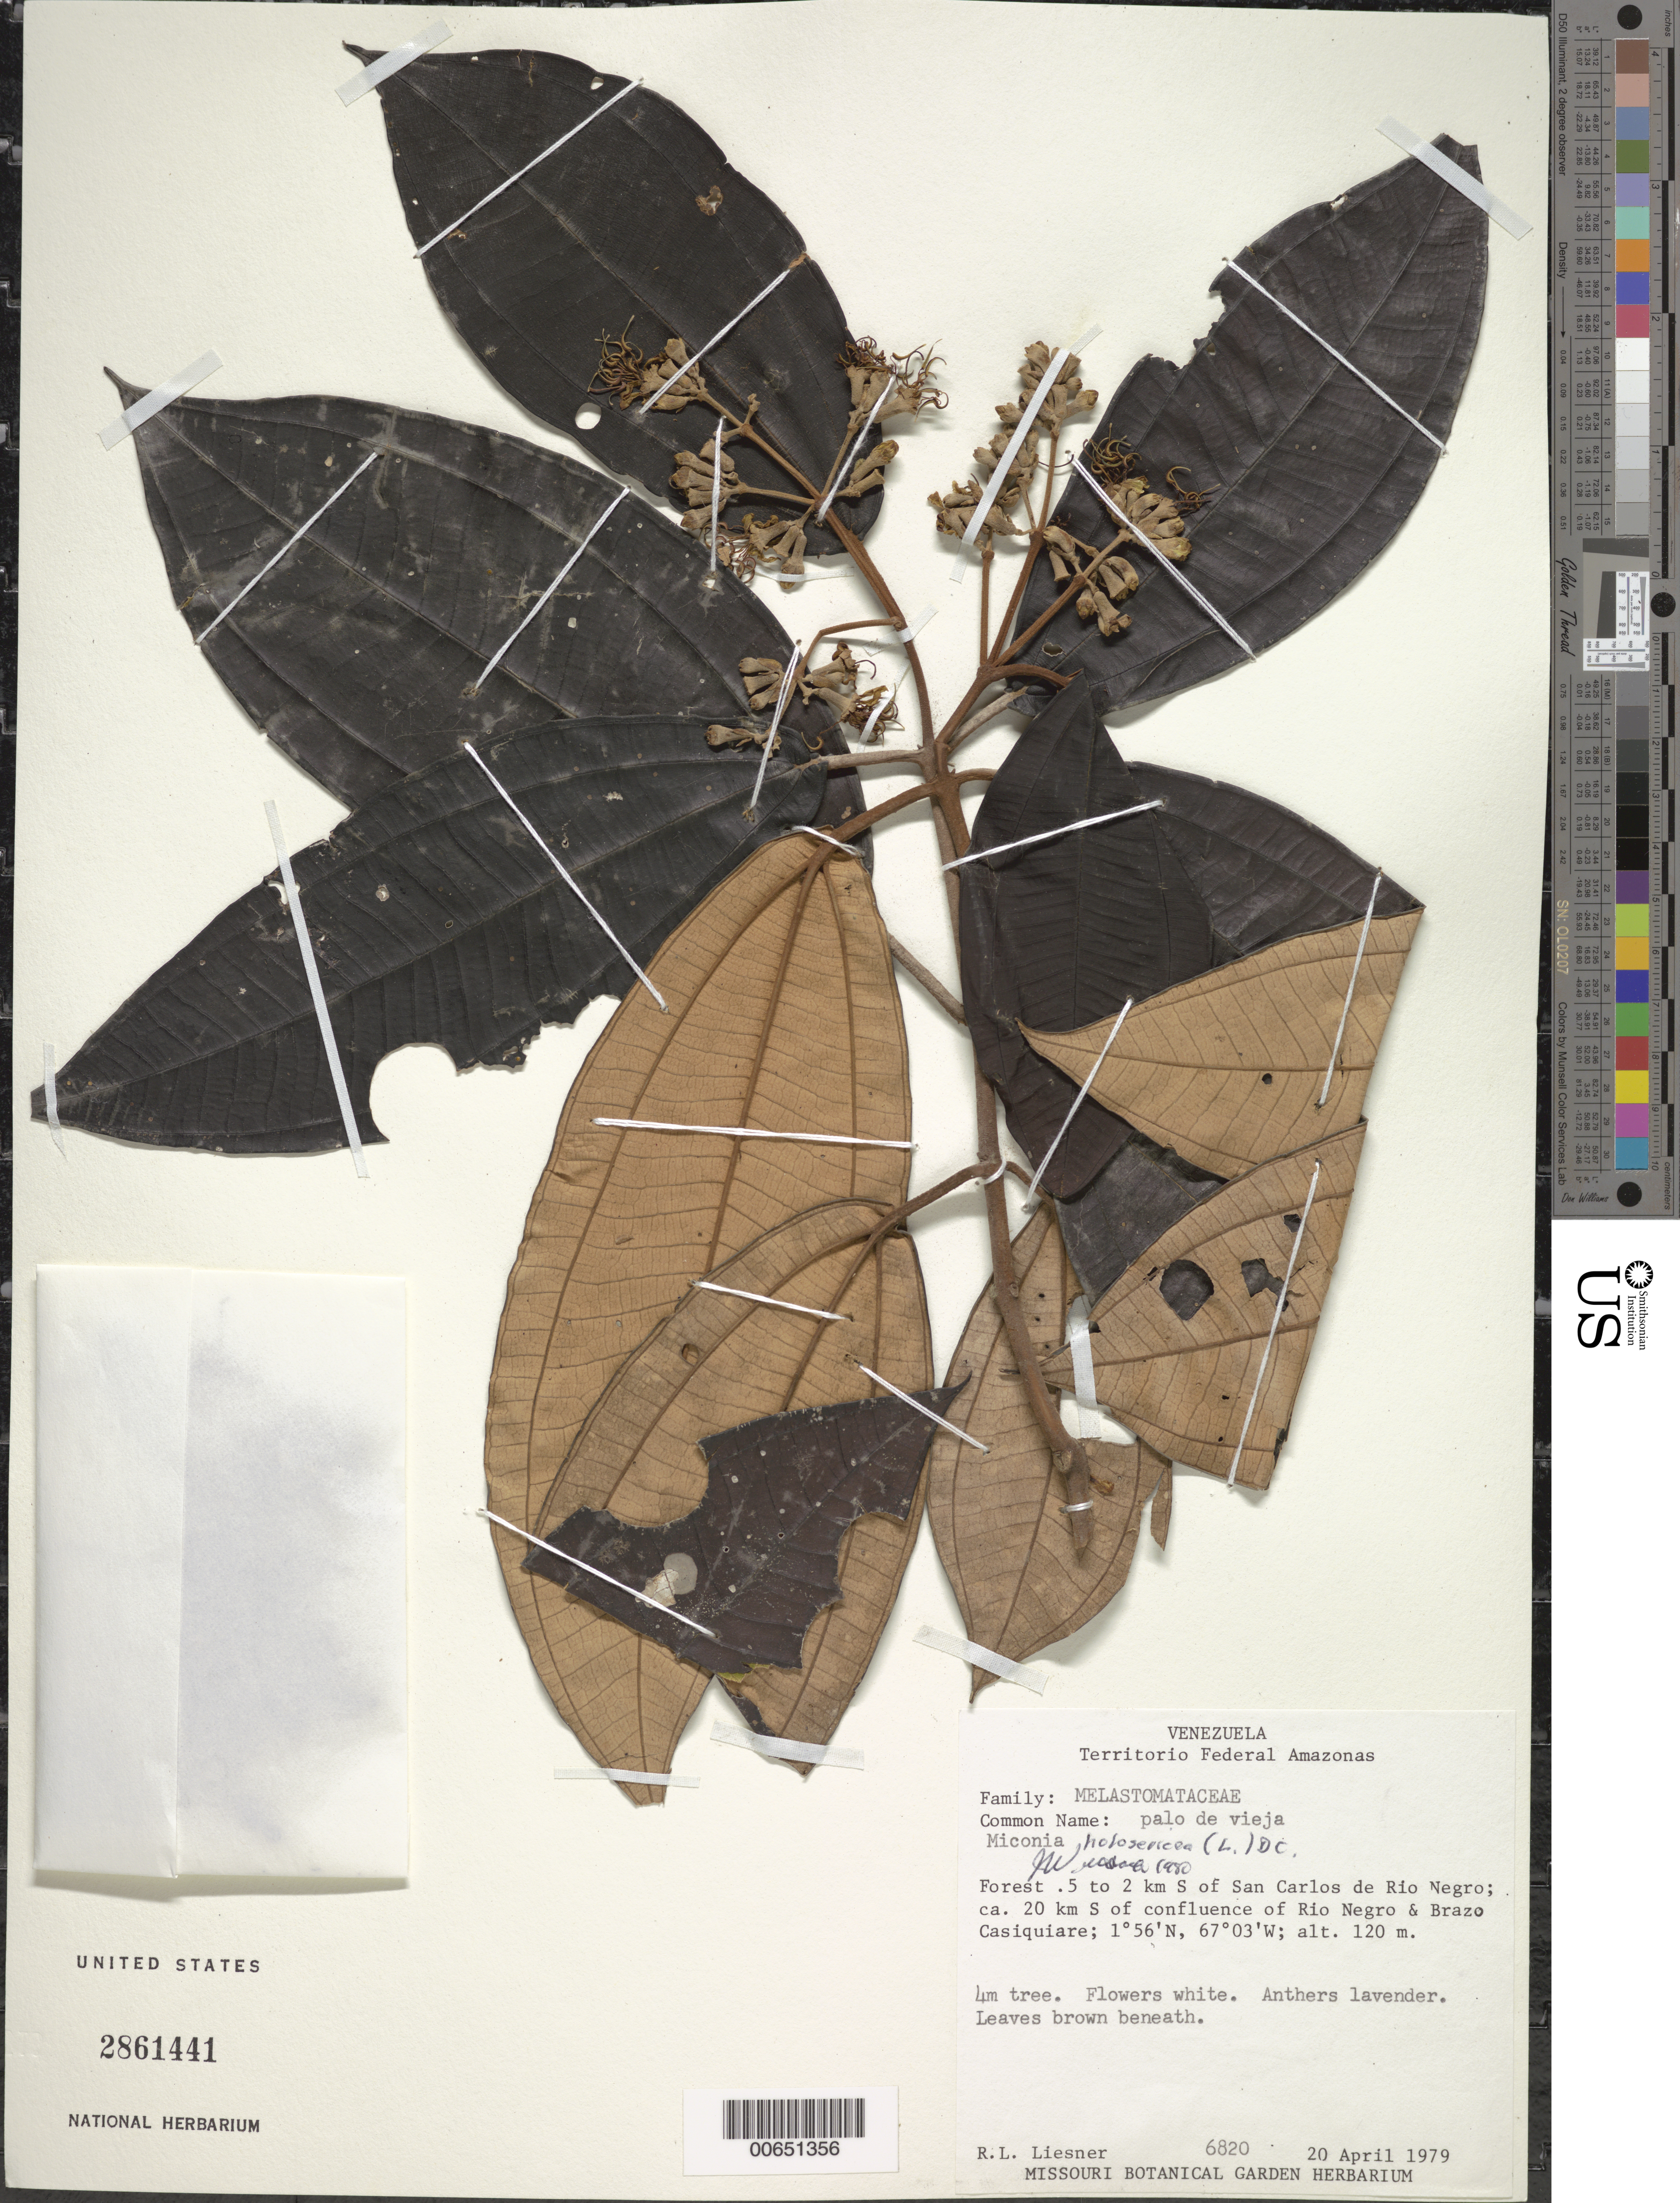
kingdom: Plantae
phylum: Tracheophyta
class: Magnoliopsida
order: Myrtales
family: Melastomataceae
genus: Miconia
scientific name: Miconia holosericea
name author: (L.) DC.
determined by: Wurdack, John J., (US), US (UNITED STATES)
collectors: R. L. Liesner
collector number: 6820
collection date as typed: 20-Apr-79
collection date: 1979-04-20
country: Venezuela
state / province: Amazonas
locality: San Carlos de Río Negro, 0.5-2 km S of; ca 20 km S of confluence of Río Negro & Brazo Casiquiare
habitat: Forest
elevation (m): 120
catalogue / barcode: US 2861441